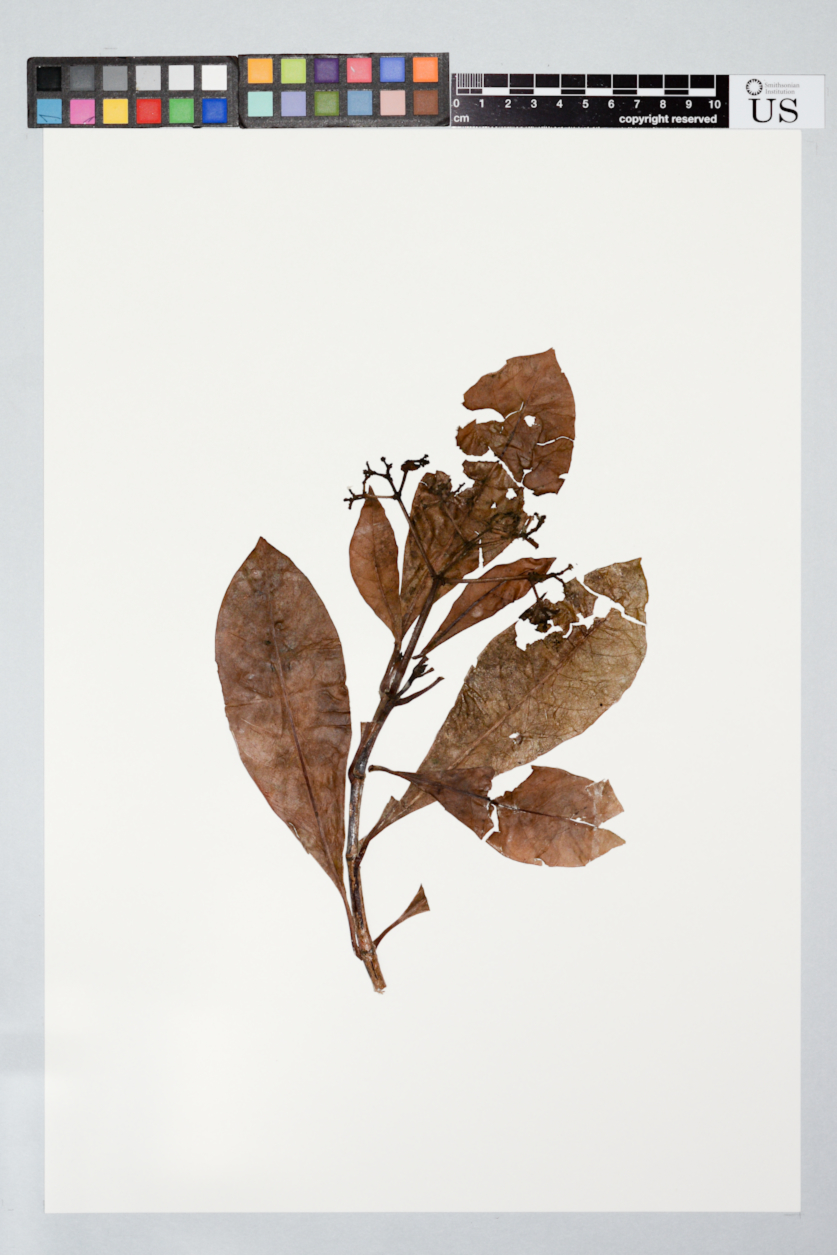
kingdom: Plantae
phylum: Tracheophyta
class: Magnoliopsida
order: Gentianales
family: Rubiaceae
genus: Psychotria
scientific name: Psychotria anceps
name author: Kunth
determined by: Taylor, Charlotte M.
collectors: H. D. Clarke, C. Watson, R. Williams, C. Perry, J. Clarke & K. Hurtubise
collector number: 6971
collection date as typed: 2 October 1997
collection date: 1997-10-02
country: Guyana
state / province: U. Takutu-U. Essequibo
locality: Makarapan Mt., upper slopes, below southern false summit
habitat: Dense forest on brown sand & granite outcroppings, with Sloanea, Manilkara & Moronobea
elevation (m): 760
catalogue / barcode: US 3384438